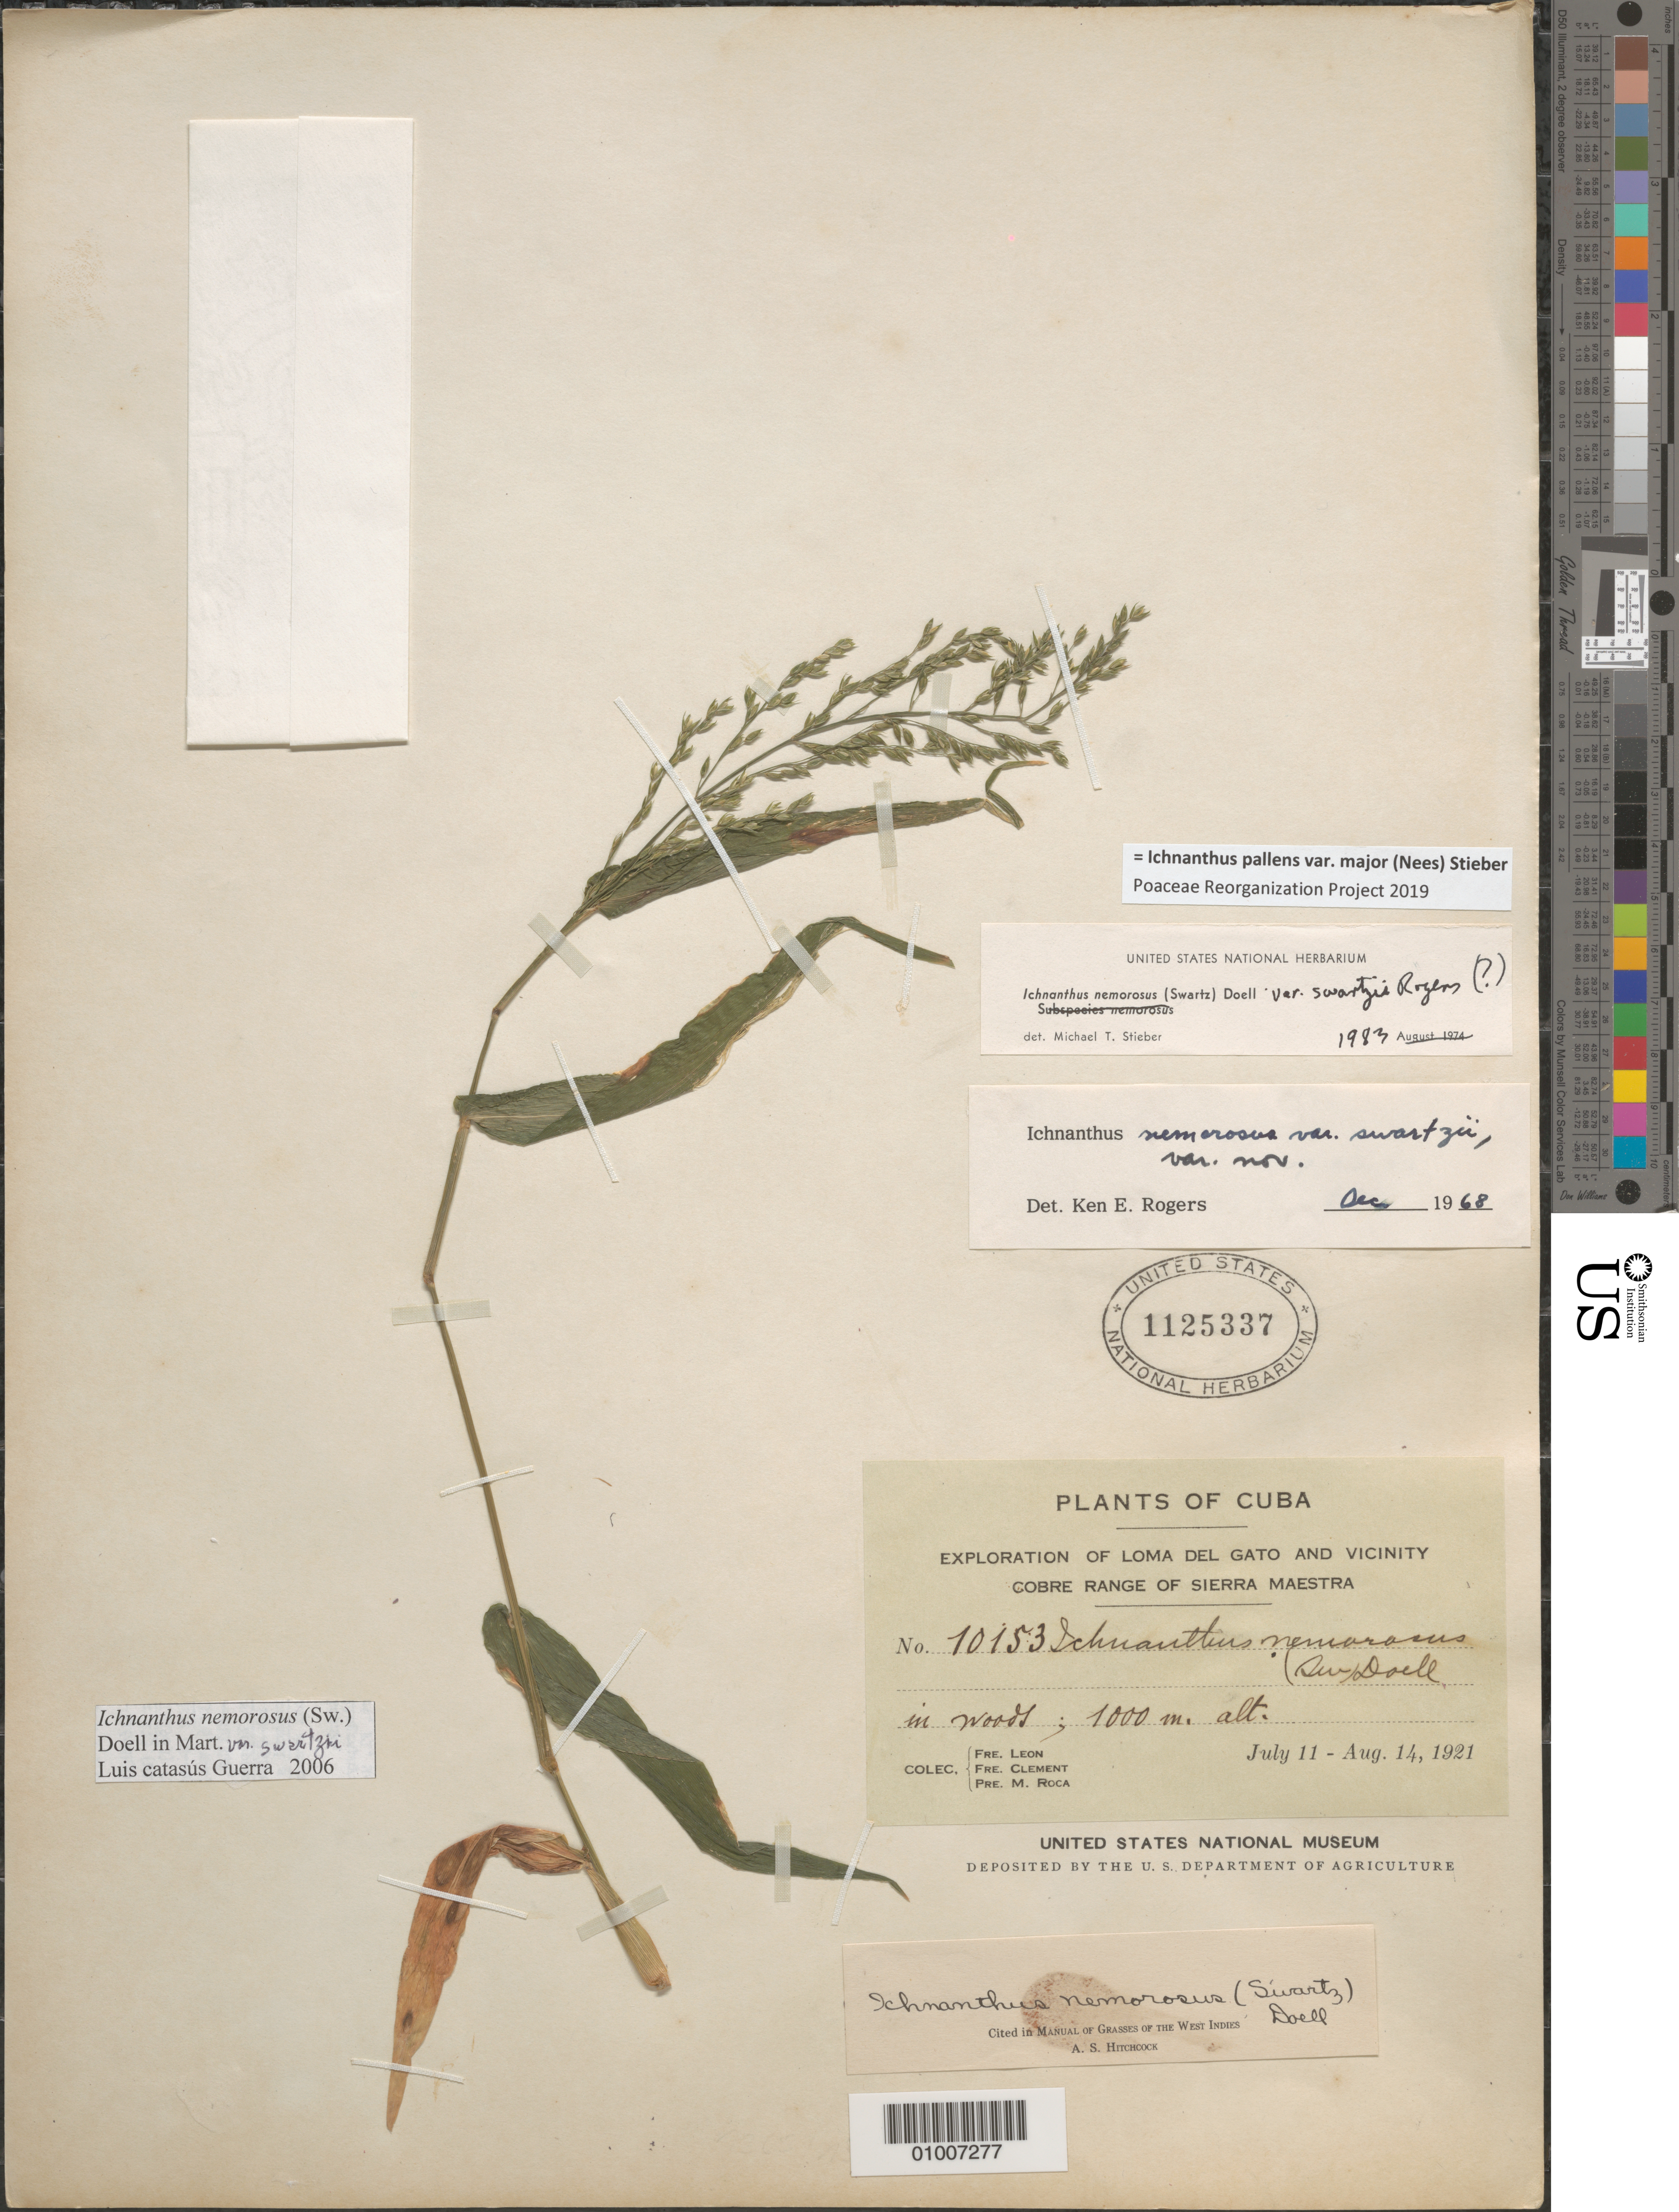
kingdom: Plantae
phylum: Tracheophyta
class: Liliopsida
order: Poales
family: Poaceae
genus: Ichnanthus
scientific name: Ichnanthus nemorosus var. swartzii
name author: K.E. Rogers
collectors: Bro. León, B. Clement & M. Roca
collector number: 10153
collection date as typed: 11 Jul 1921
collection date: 1921-07-11/1921-08-14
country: Cuba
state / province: Oriente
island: Cuba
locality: Loma del Gato, Cobre range of Sierra Maestra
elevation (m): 1000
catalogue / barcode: US 1125337